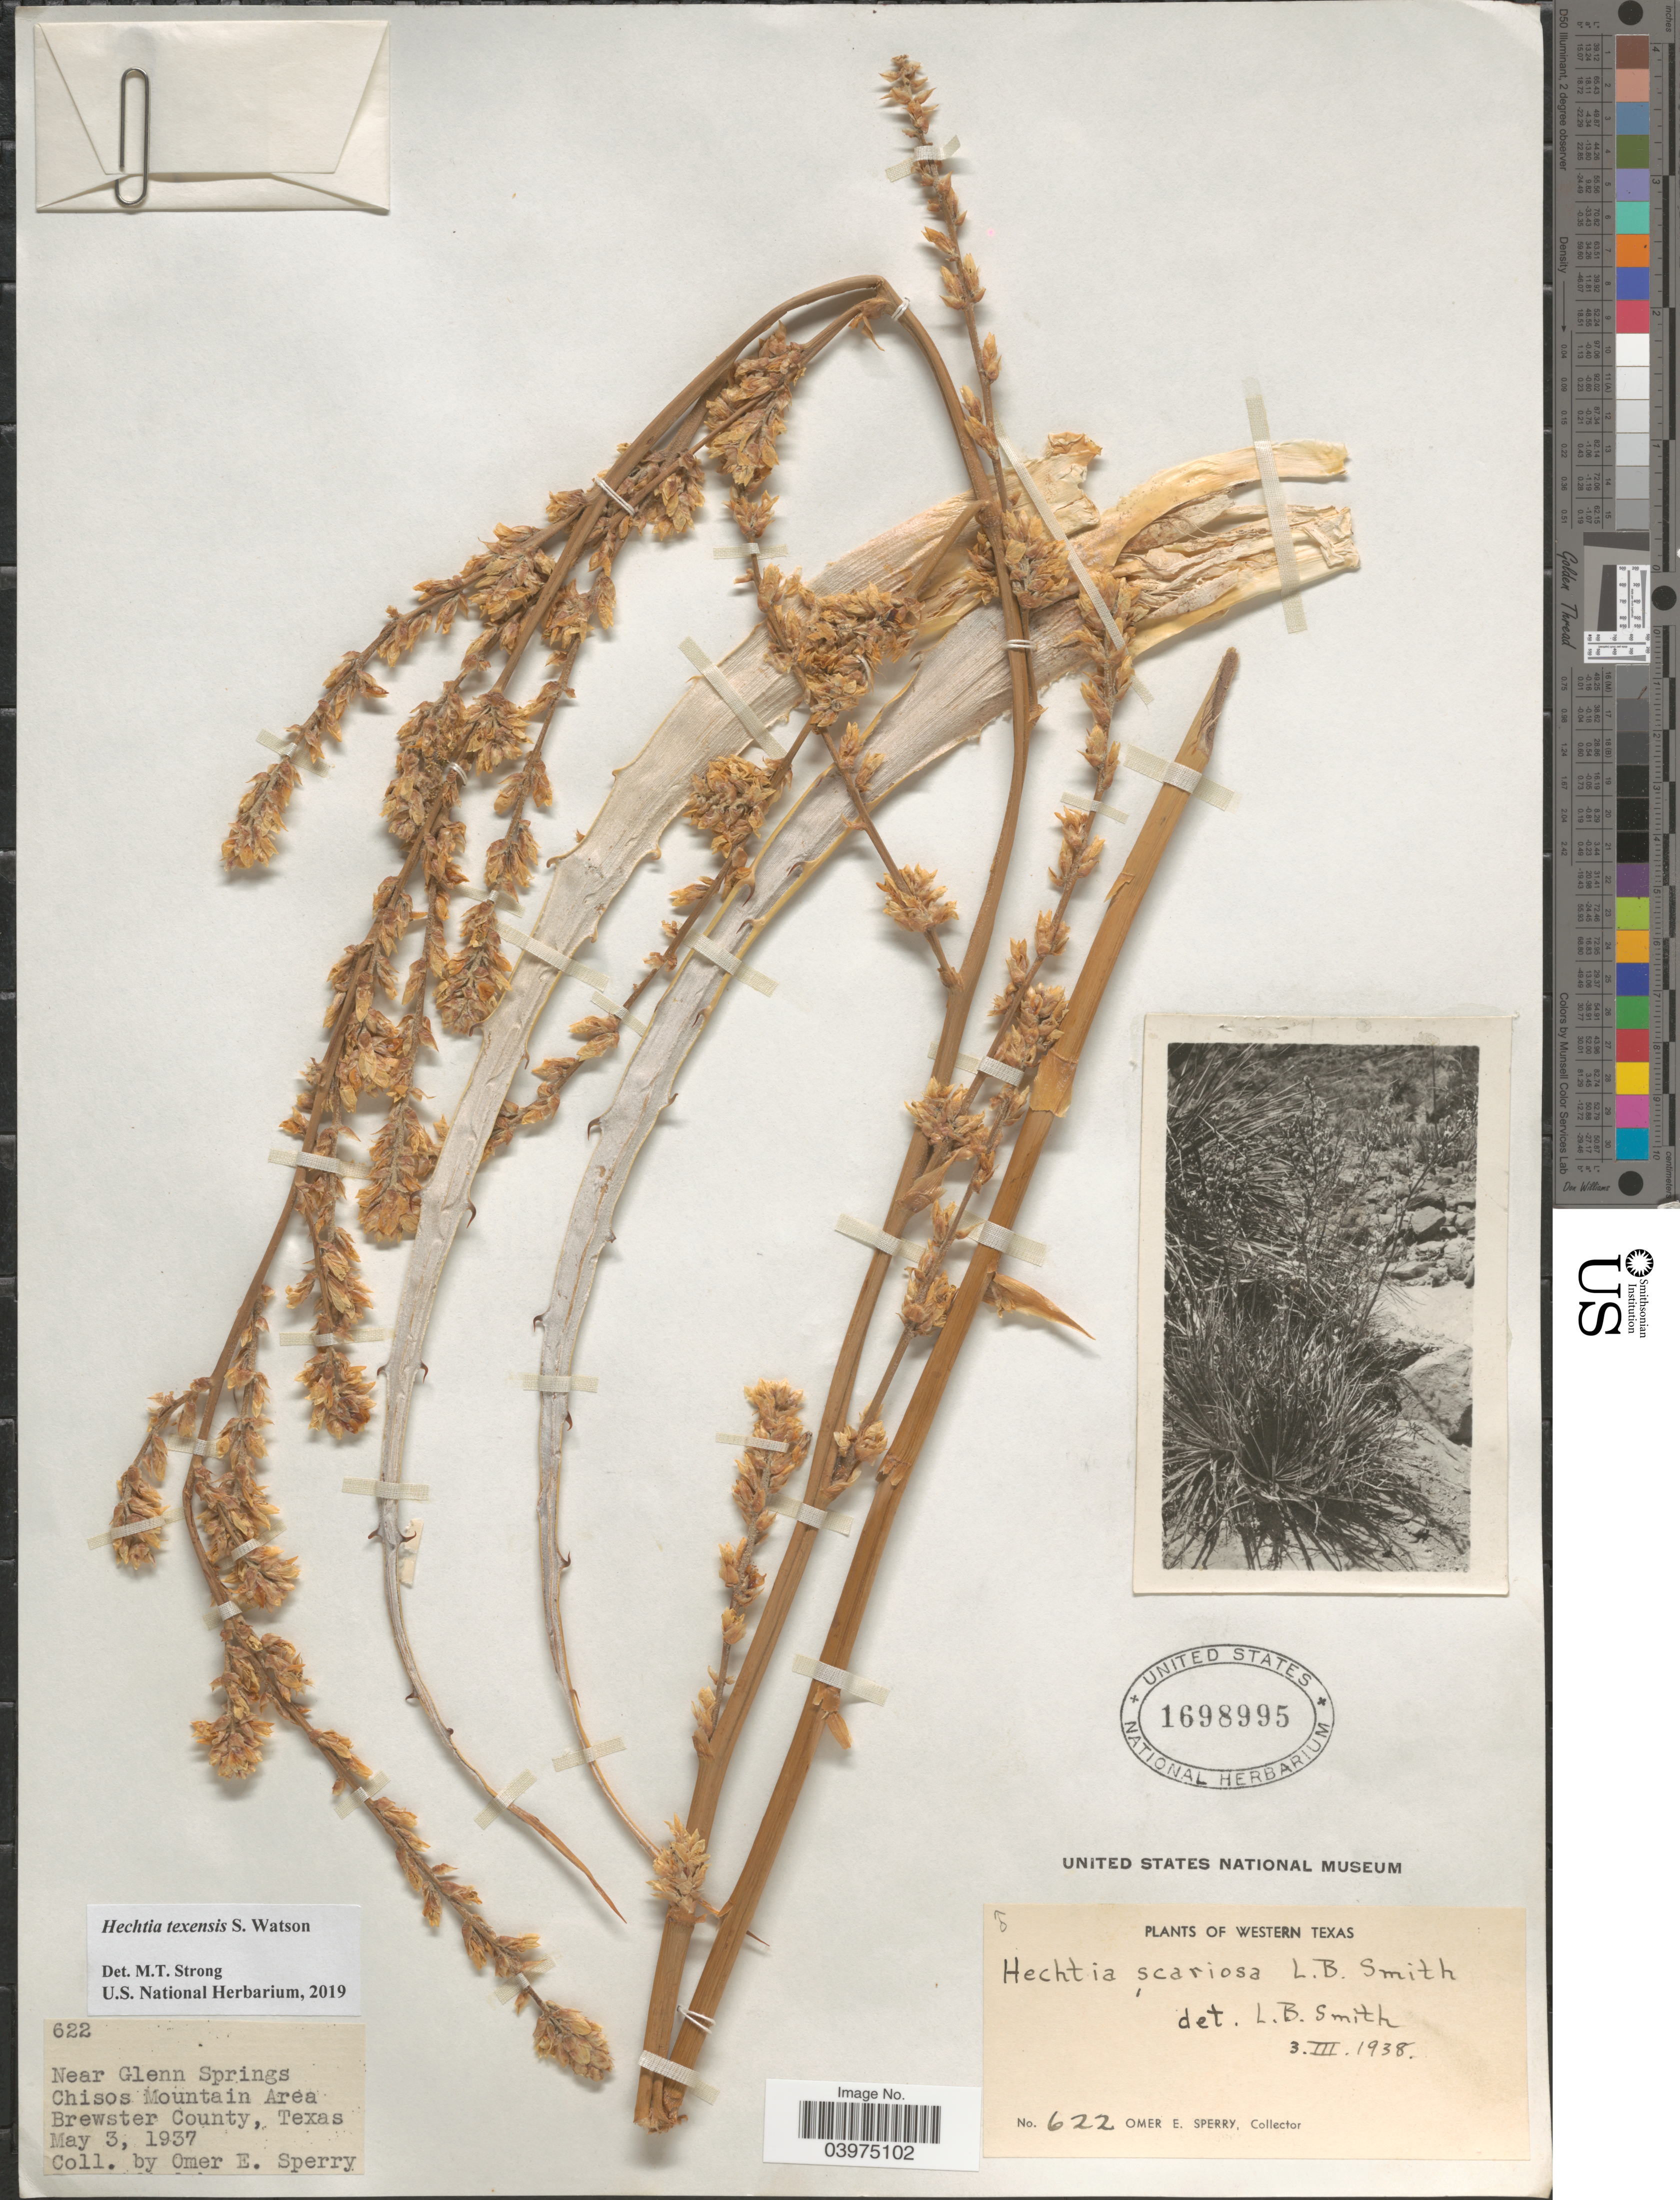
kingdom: Plantae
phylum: Tracheophyta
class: Liliopsida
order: Poales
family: Bromeliaceae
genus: Hechtia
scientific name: Hechtia sp.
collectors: O. E. Sperry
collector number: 622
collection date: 1937-05-03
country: United States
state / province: Texas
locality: Near Glenn Springs. Chisos Mountain Area. Brewster County. Western Texas.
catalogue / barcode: US 1698995